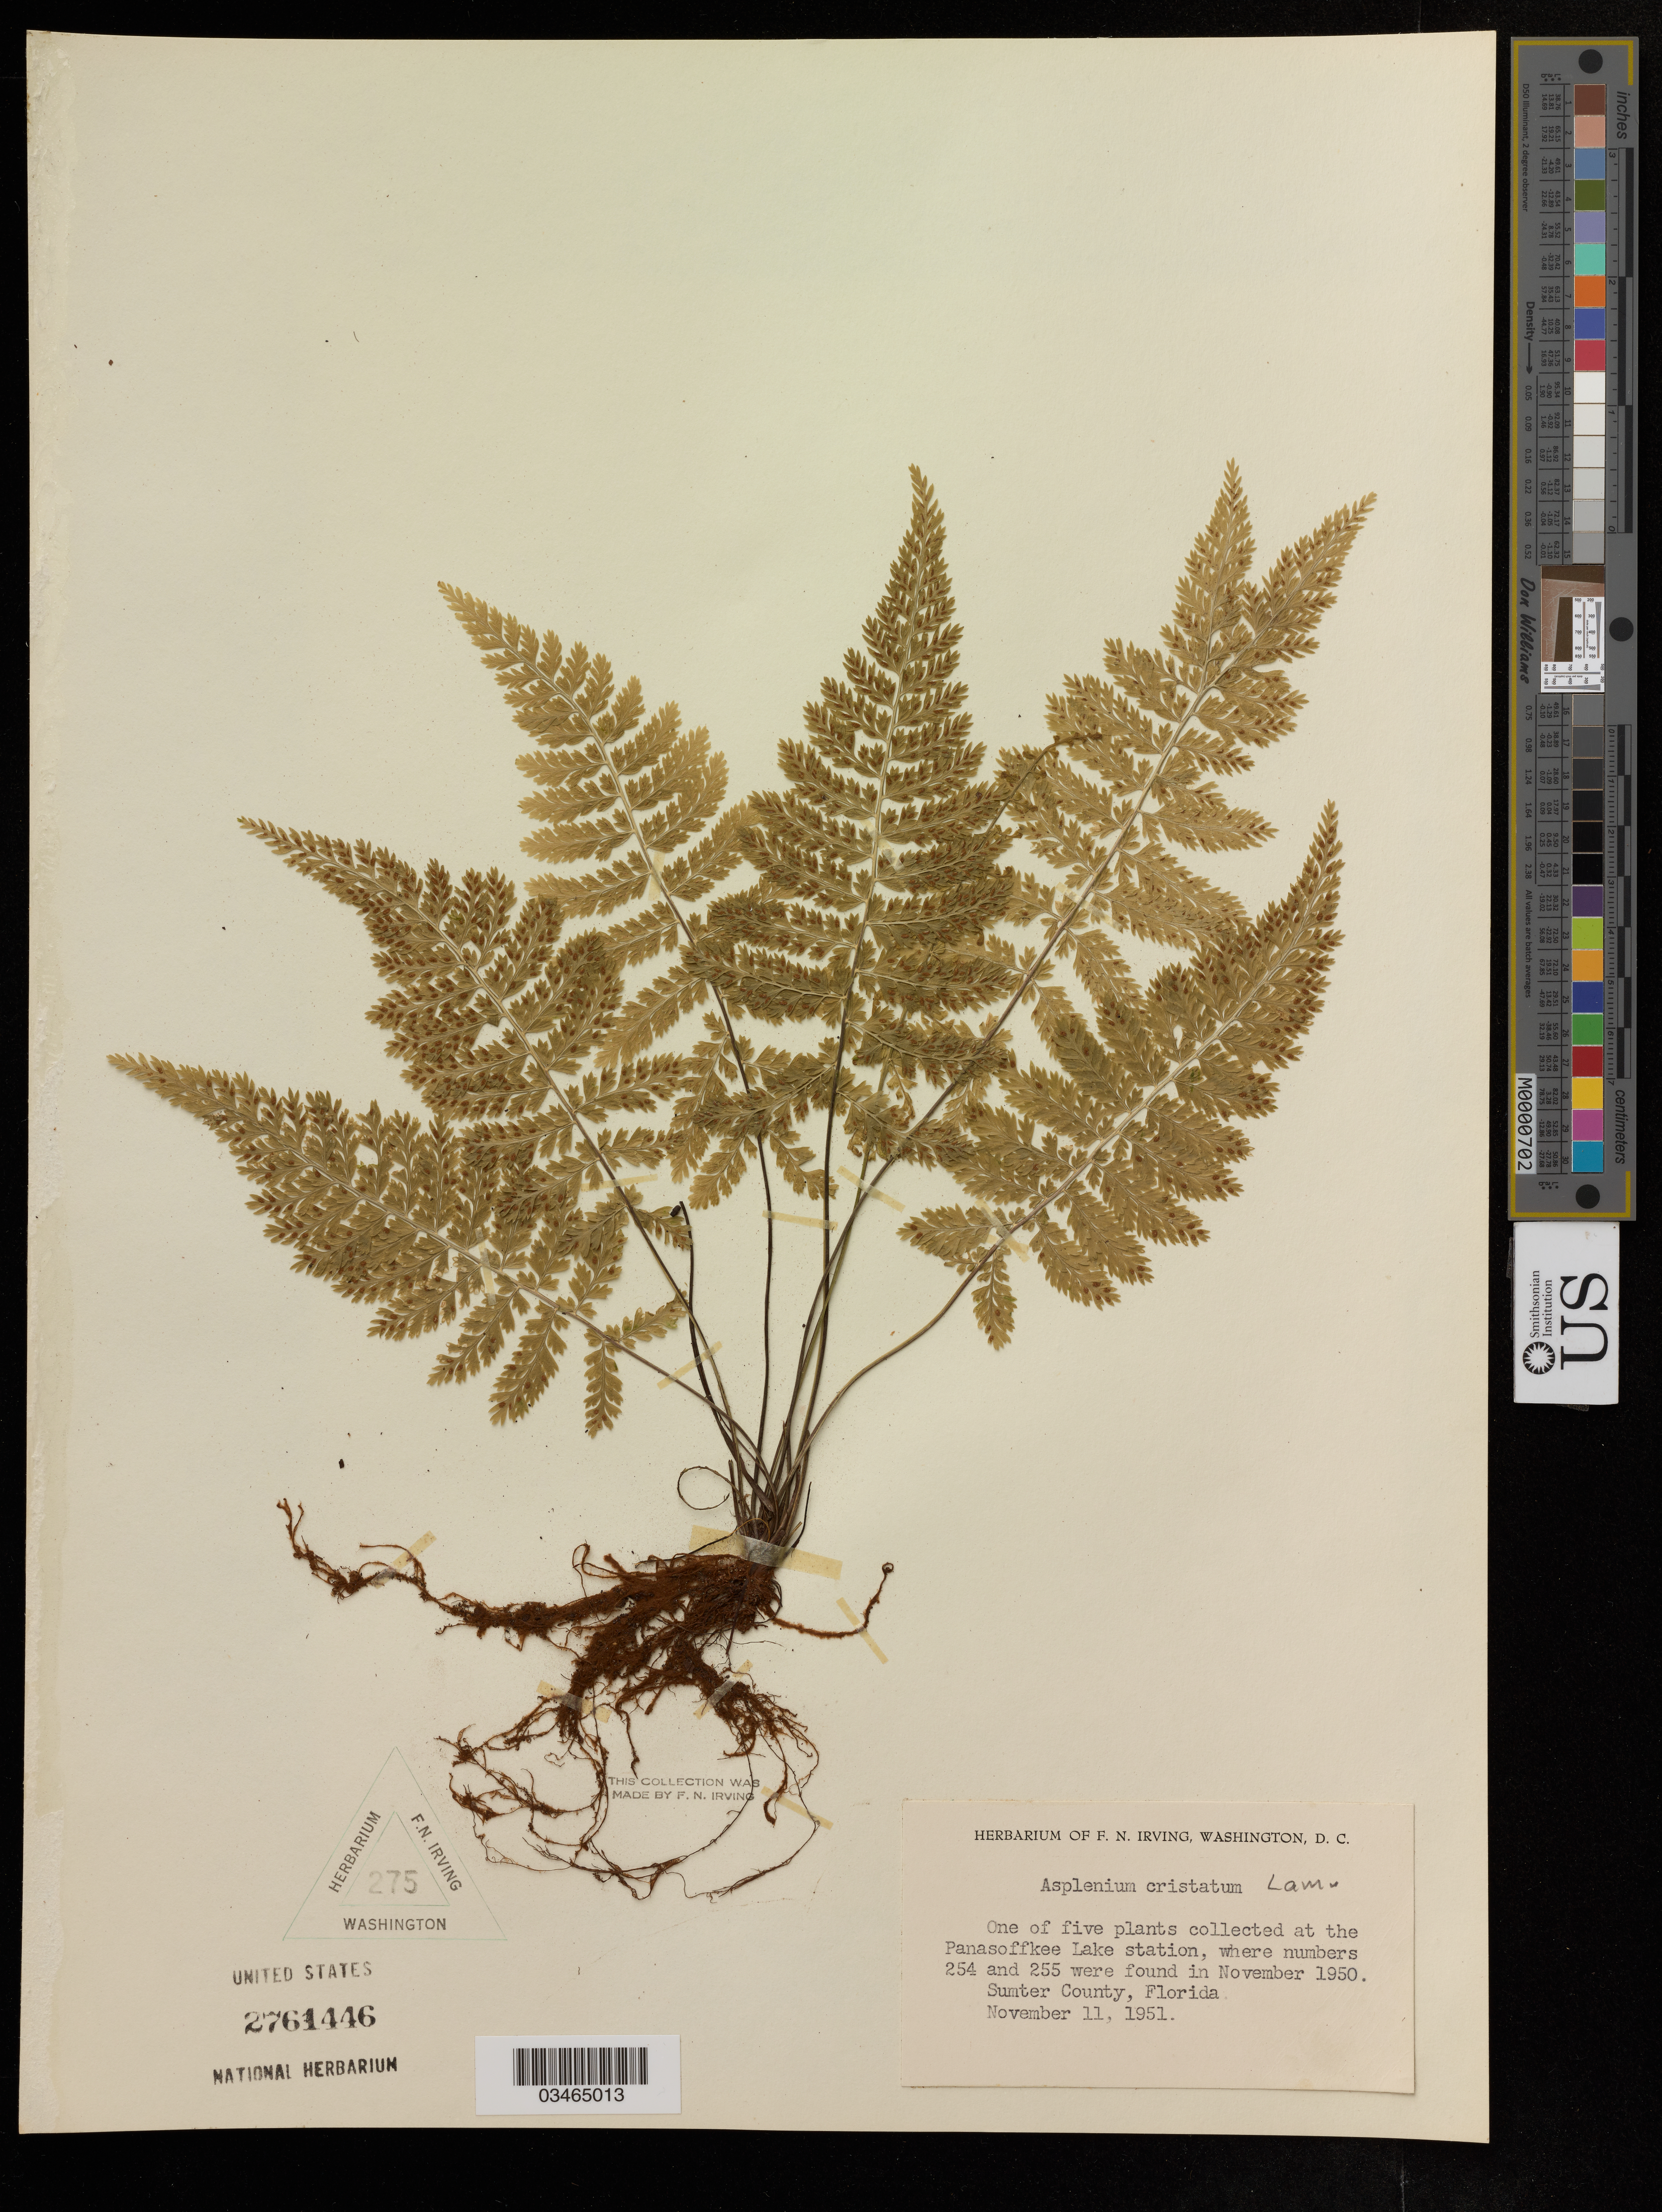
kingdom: Plantae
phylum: Tracheophyta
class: Polypodiopsida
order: Polypodiales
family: Aspleniaceae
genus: Asplenium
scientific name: Asplenium cristatum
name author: Lam.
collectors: F. Irving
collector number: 275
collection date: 1951-11-11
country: United States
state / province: Florida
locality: Panasoffkee Lake station, where number 254 and 255 were found, Sumter County.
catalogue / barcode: US 2764446